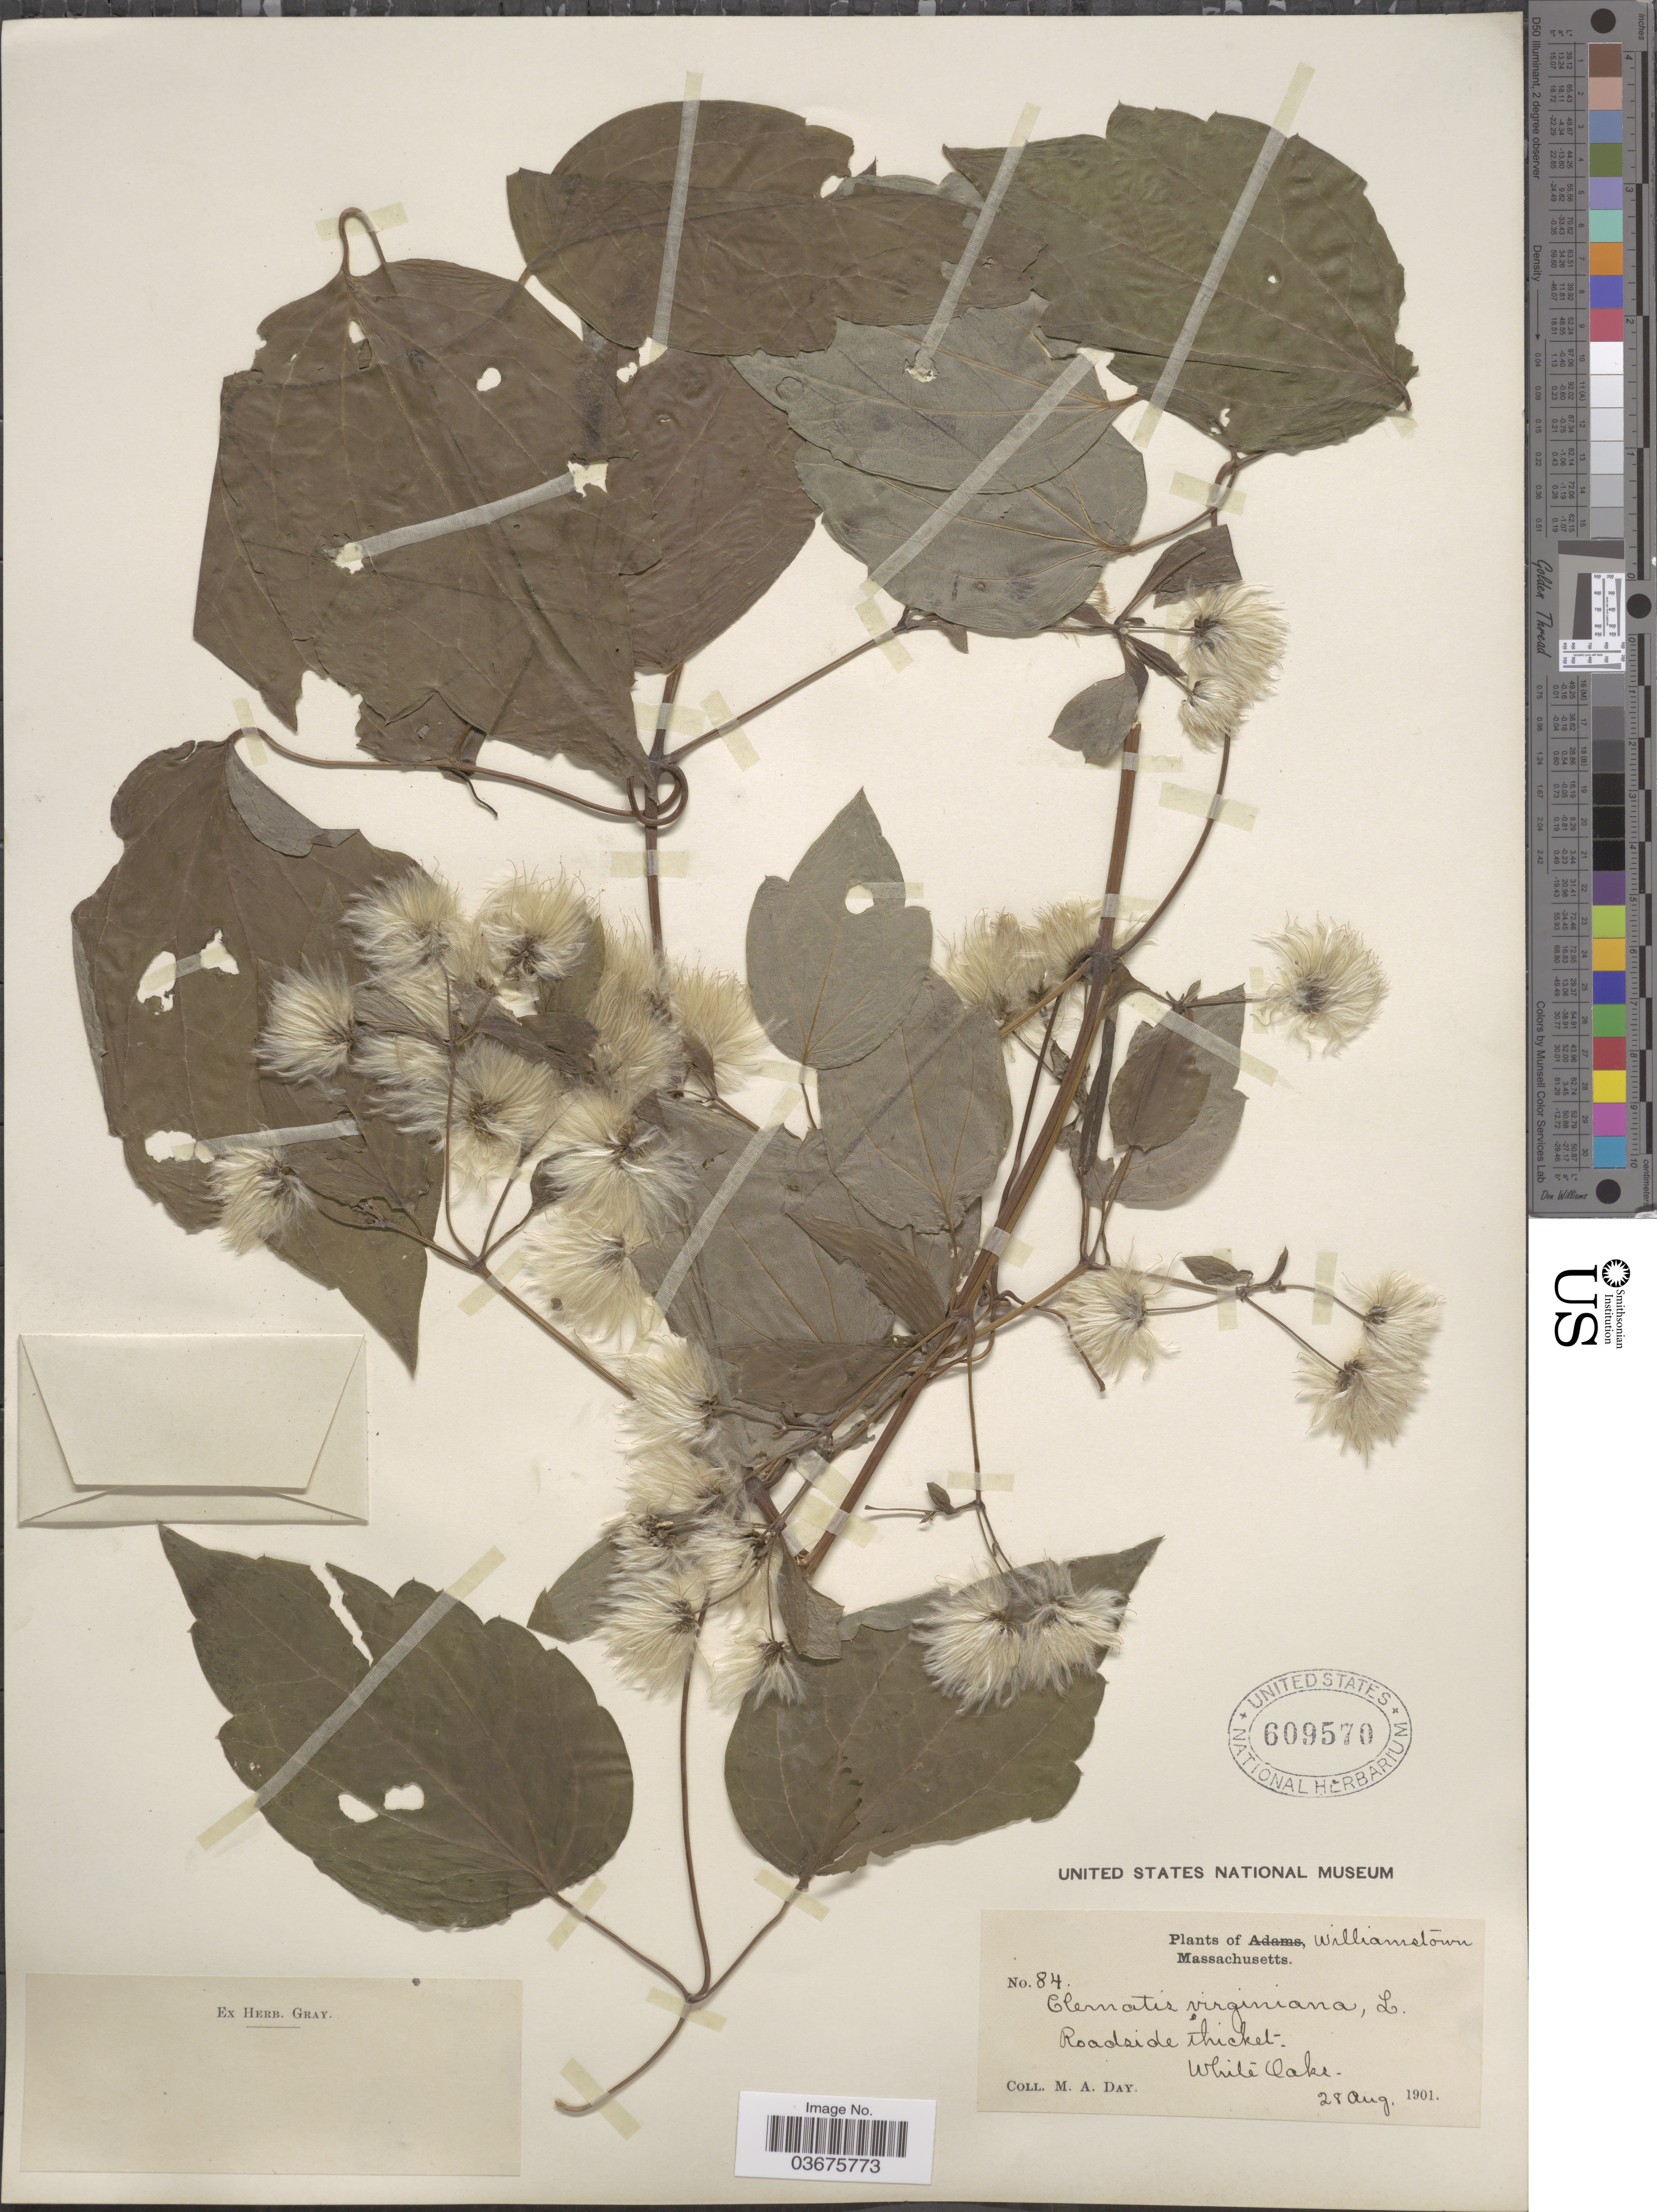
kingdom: Plantae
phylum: Tracheophyta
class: Magnoliopsida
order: Ranunculales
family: Ranunculaceae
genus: Clematis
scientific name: Clematis virginiana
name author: L.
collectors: M. Day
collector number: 84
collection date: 1901-08-28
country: United States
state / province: Massachusetts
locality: Williamstown. Roadside thicket. White Oaks.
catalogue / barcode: US 609570